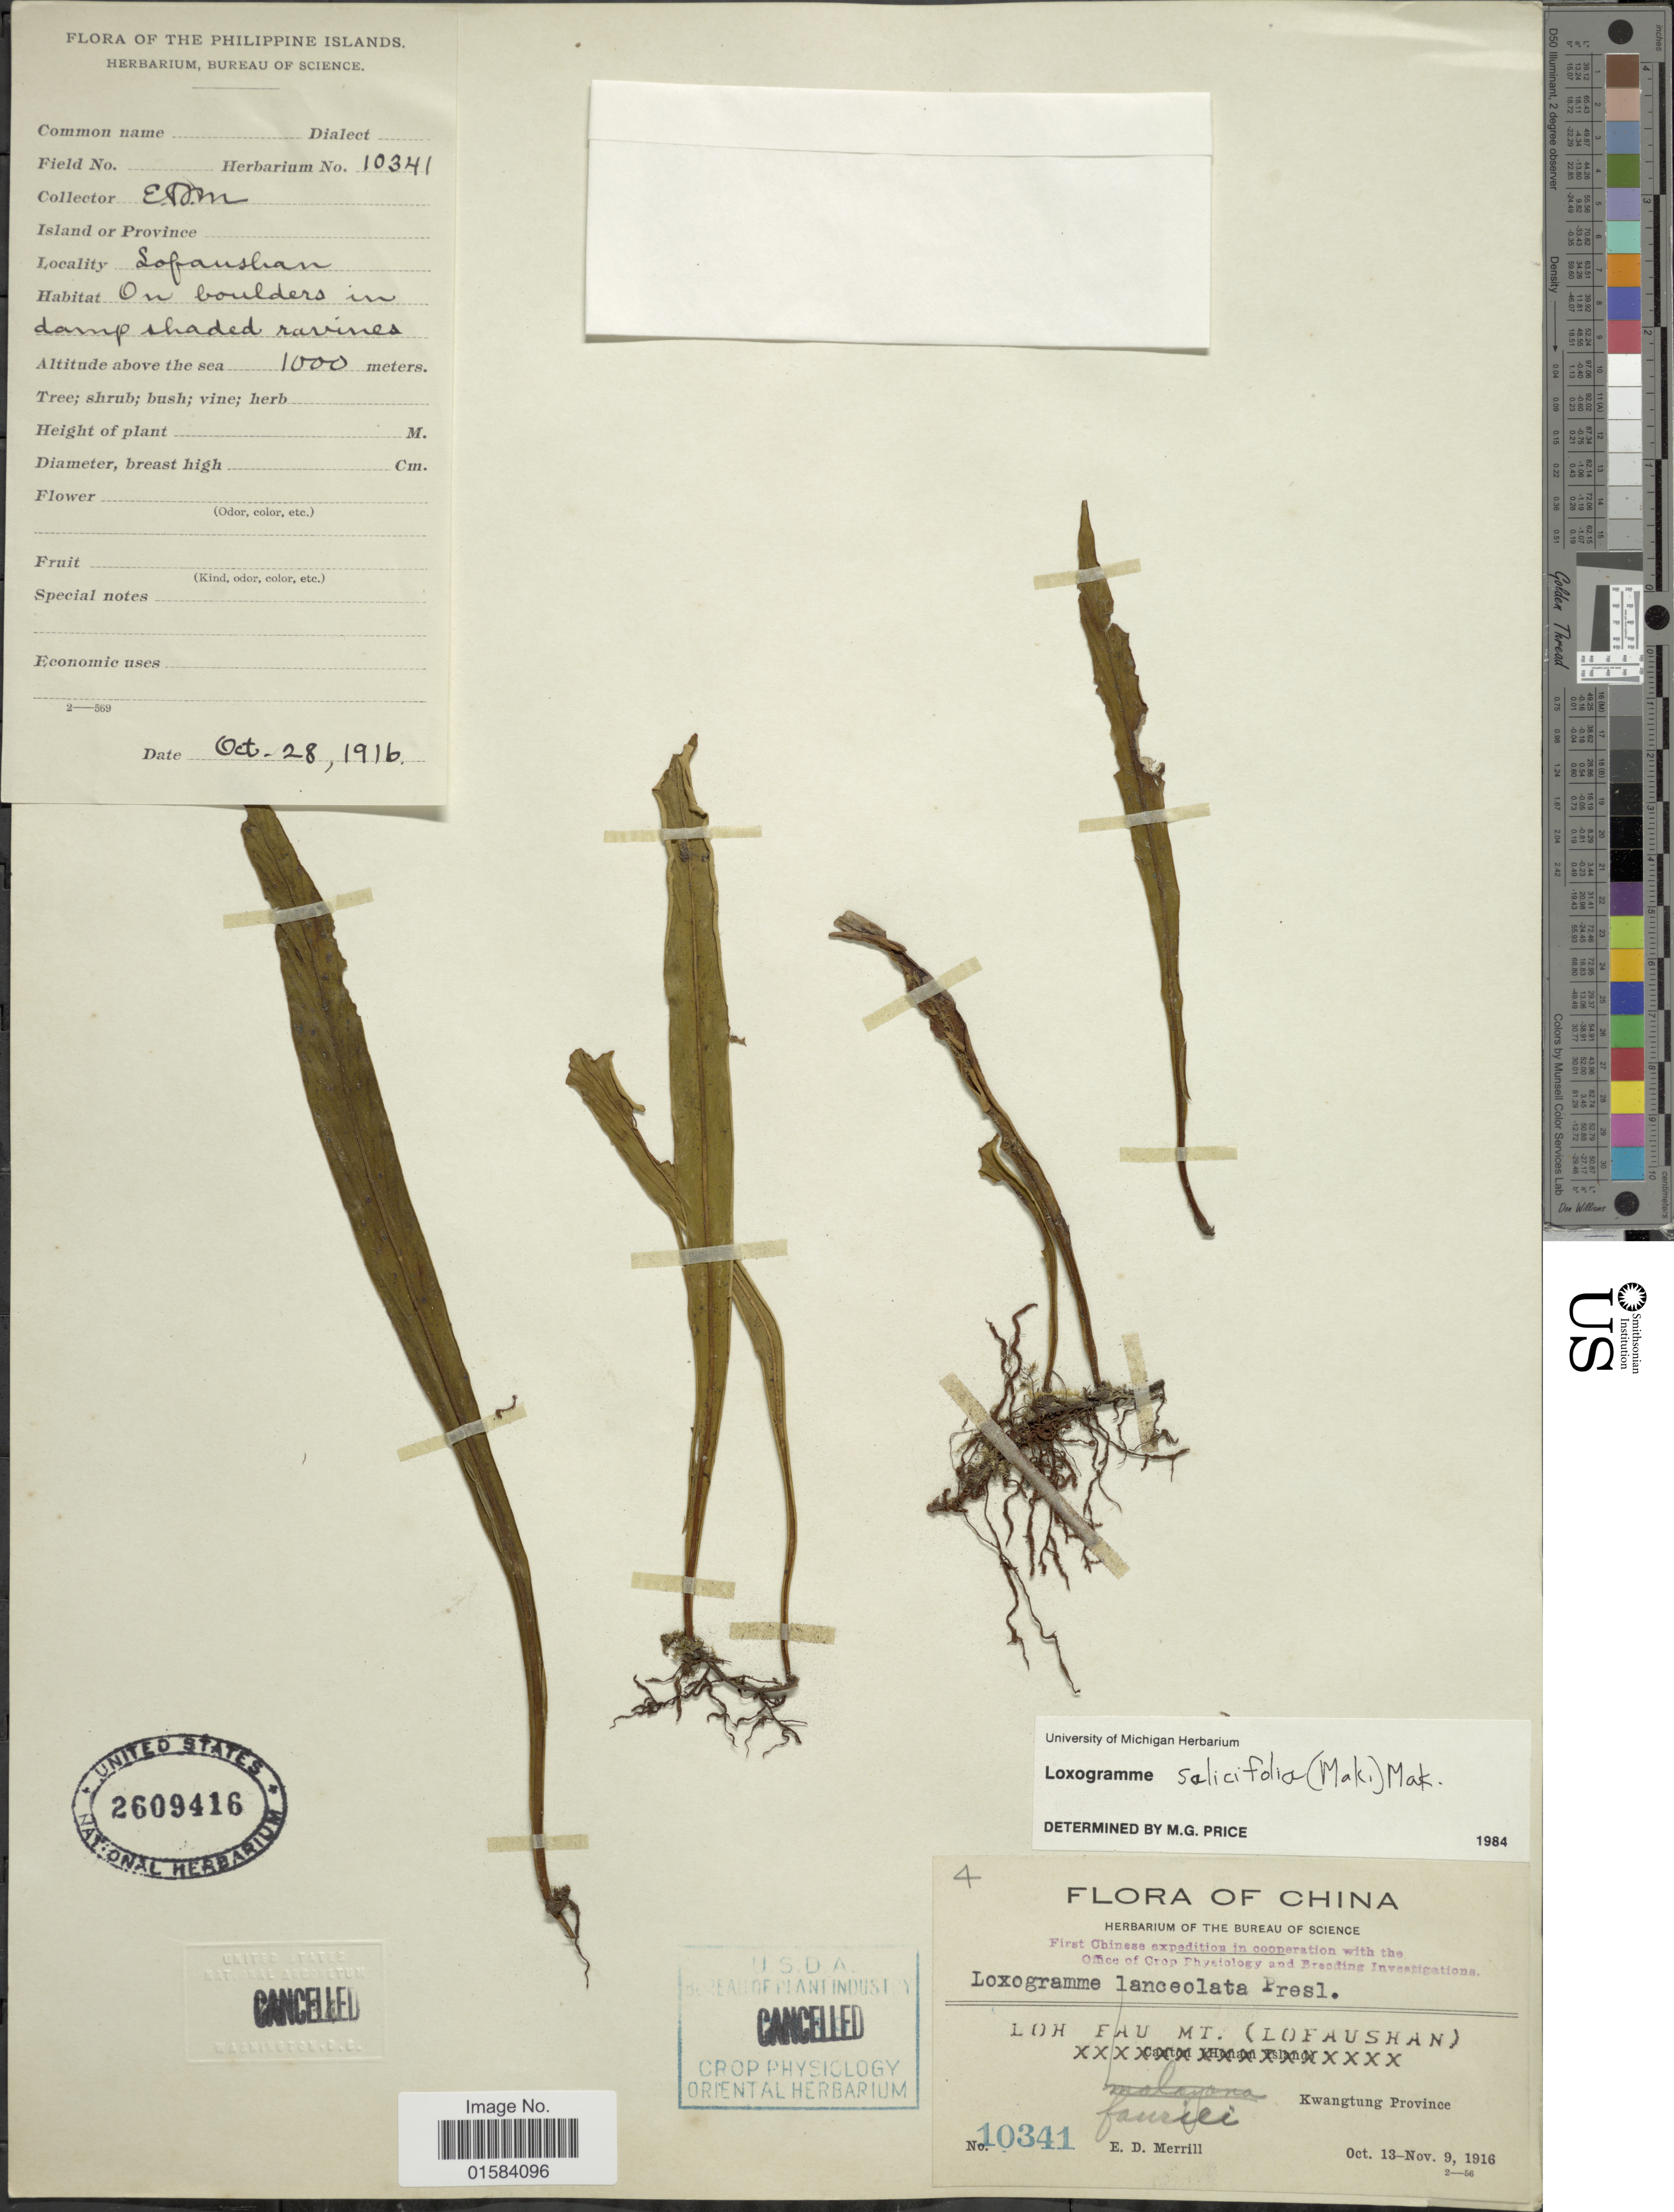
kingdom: Plantae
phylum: Tracheophyta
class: Polypodiopsida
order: Polypodiales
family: Polypodiaceae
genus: Loxogramme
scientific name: Loxogramme salicifolia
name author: (Makino) Makino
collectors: E. D. Merrill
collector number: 10341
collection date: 1916-10-13/1916-11-09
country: China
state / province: Guangdong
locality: Loh Fau Mt (Lofaushan), Kwangtung Province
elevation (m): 1000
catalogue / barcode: US 2609416